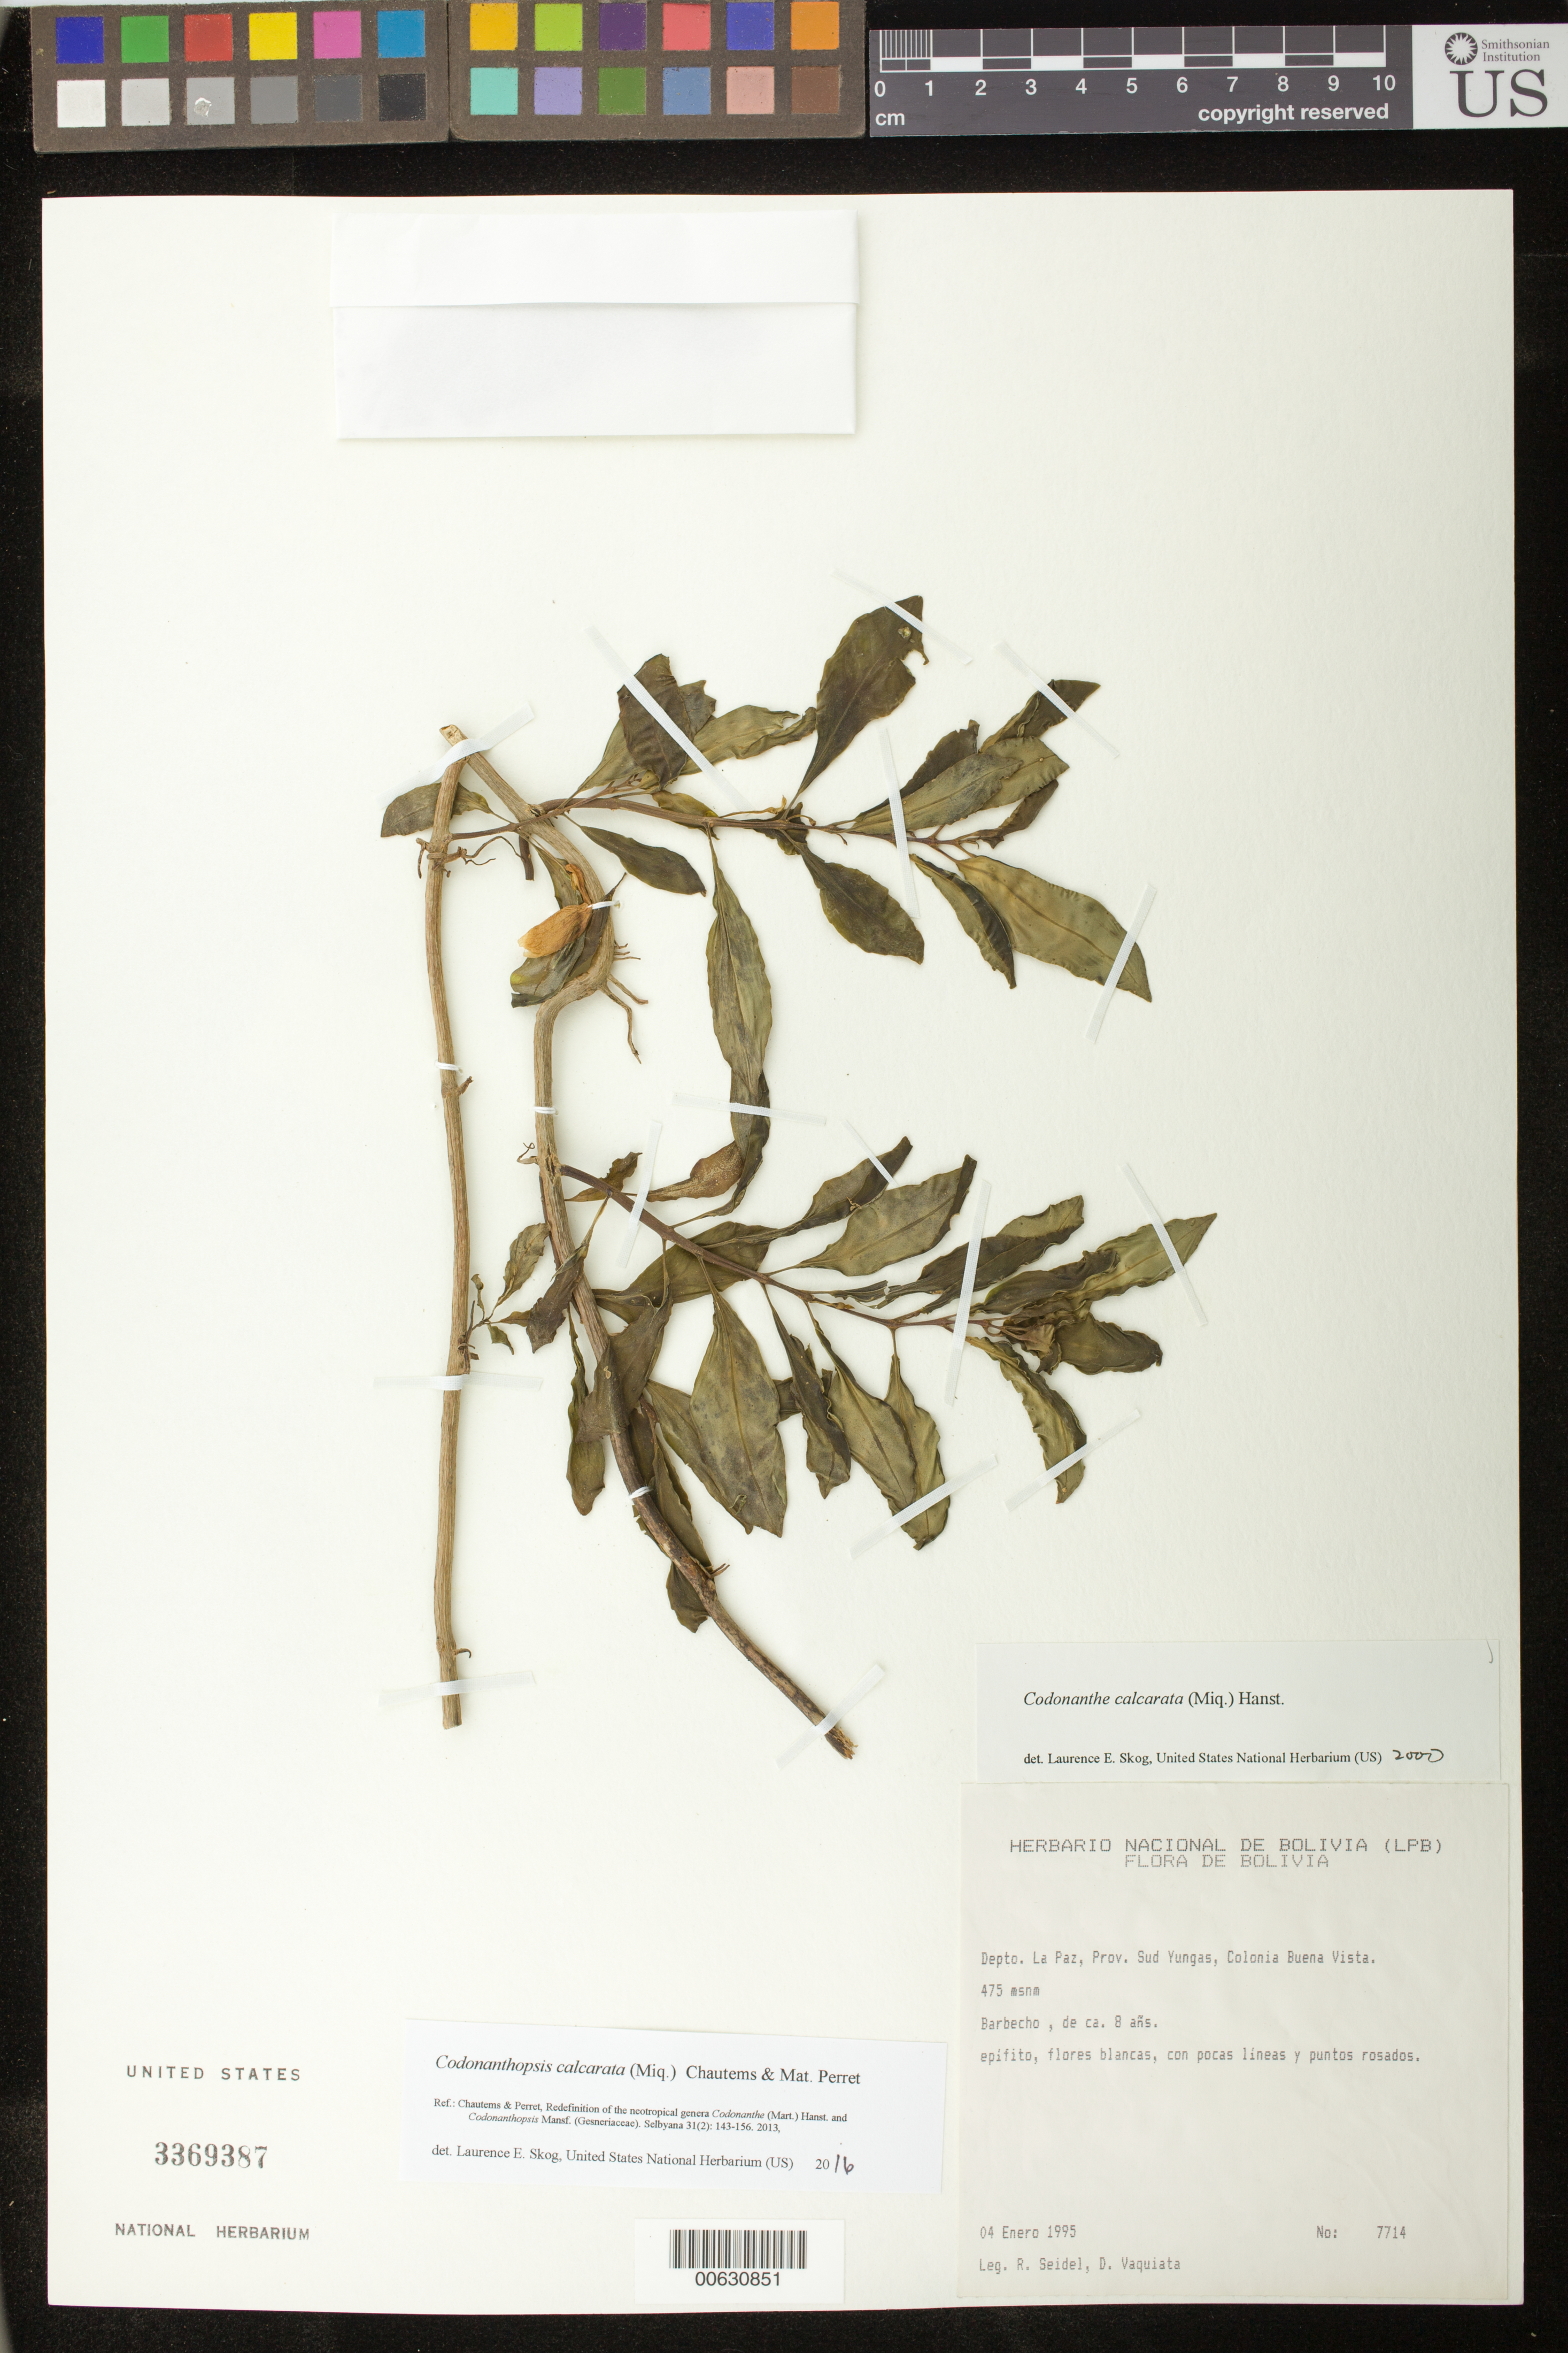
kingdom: Plantae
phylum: Tracheophyta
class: Magnoliopsida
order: Lamiales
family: Gesneriaceae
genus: Codonanthopsis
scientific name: Codonanthopsis calcarata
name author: (Miq.) Chautems & Mat.Perret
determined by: Skog, Laurence E.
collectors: R. Seidel & D. Vaquiata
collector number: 7714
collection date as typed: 04 Jan 1995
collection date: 1995-01-04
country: Bolivia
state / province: La Paz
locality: Prov. Sud Yungas, Colonia Buena Vista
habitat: Barbecho, de ca. 8 añs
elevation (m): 475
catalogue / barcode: US 3369387